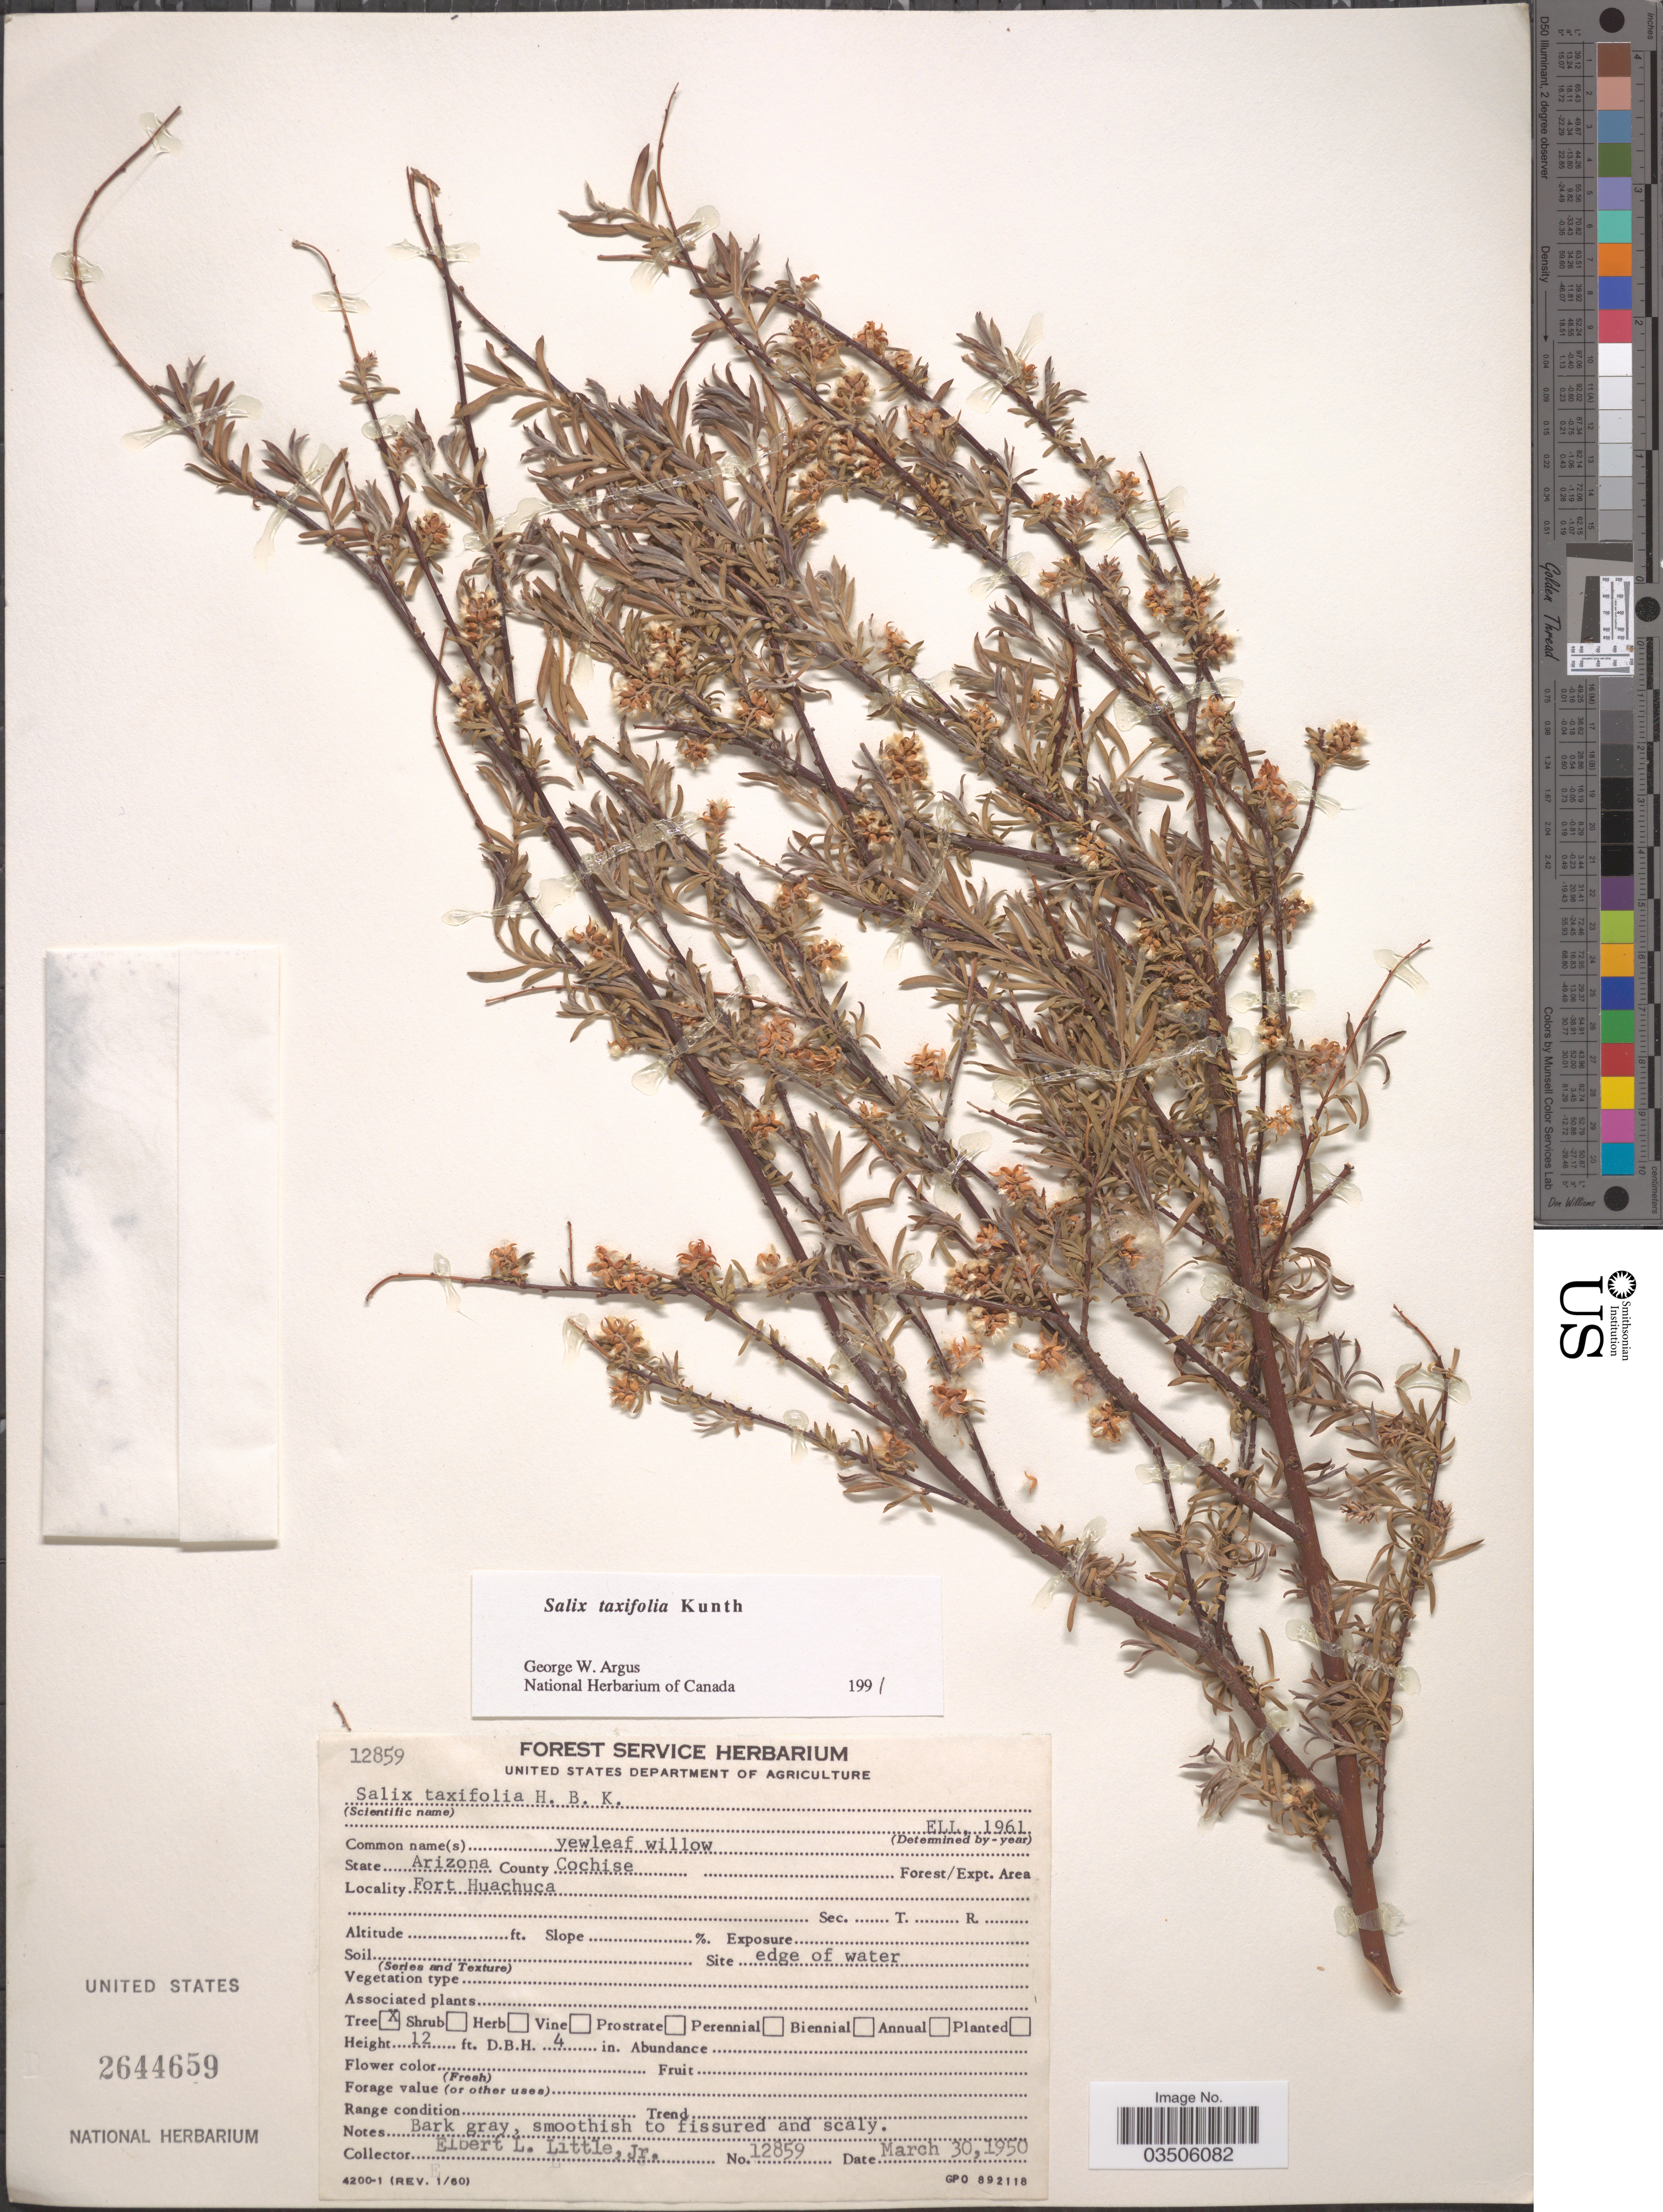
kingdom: Plantae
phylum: Tracheophyta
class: Magnoliopsida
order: Malpighiales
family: Salicaceae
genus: Salix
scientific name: Salix taxifolia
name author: Kunth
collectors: E. L. Little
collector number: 12859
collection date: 1950-03-30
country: United States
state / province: Arizona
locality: County Cochise. Fort Huachuca.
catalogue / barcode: US 2644659